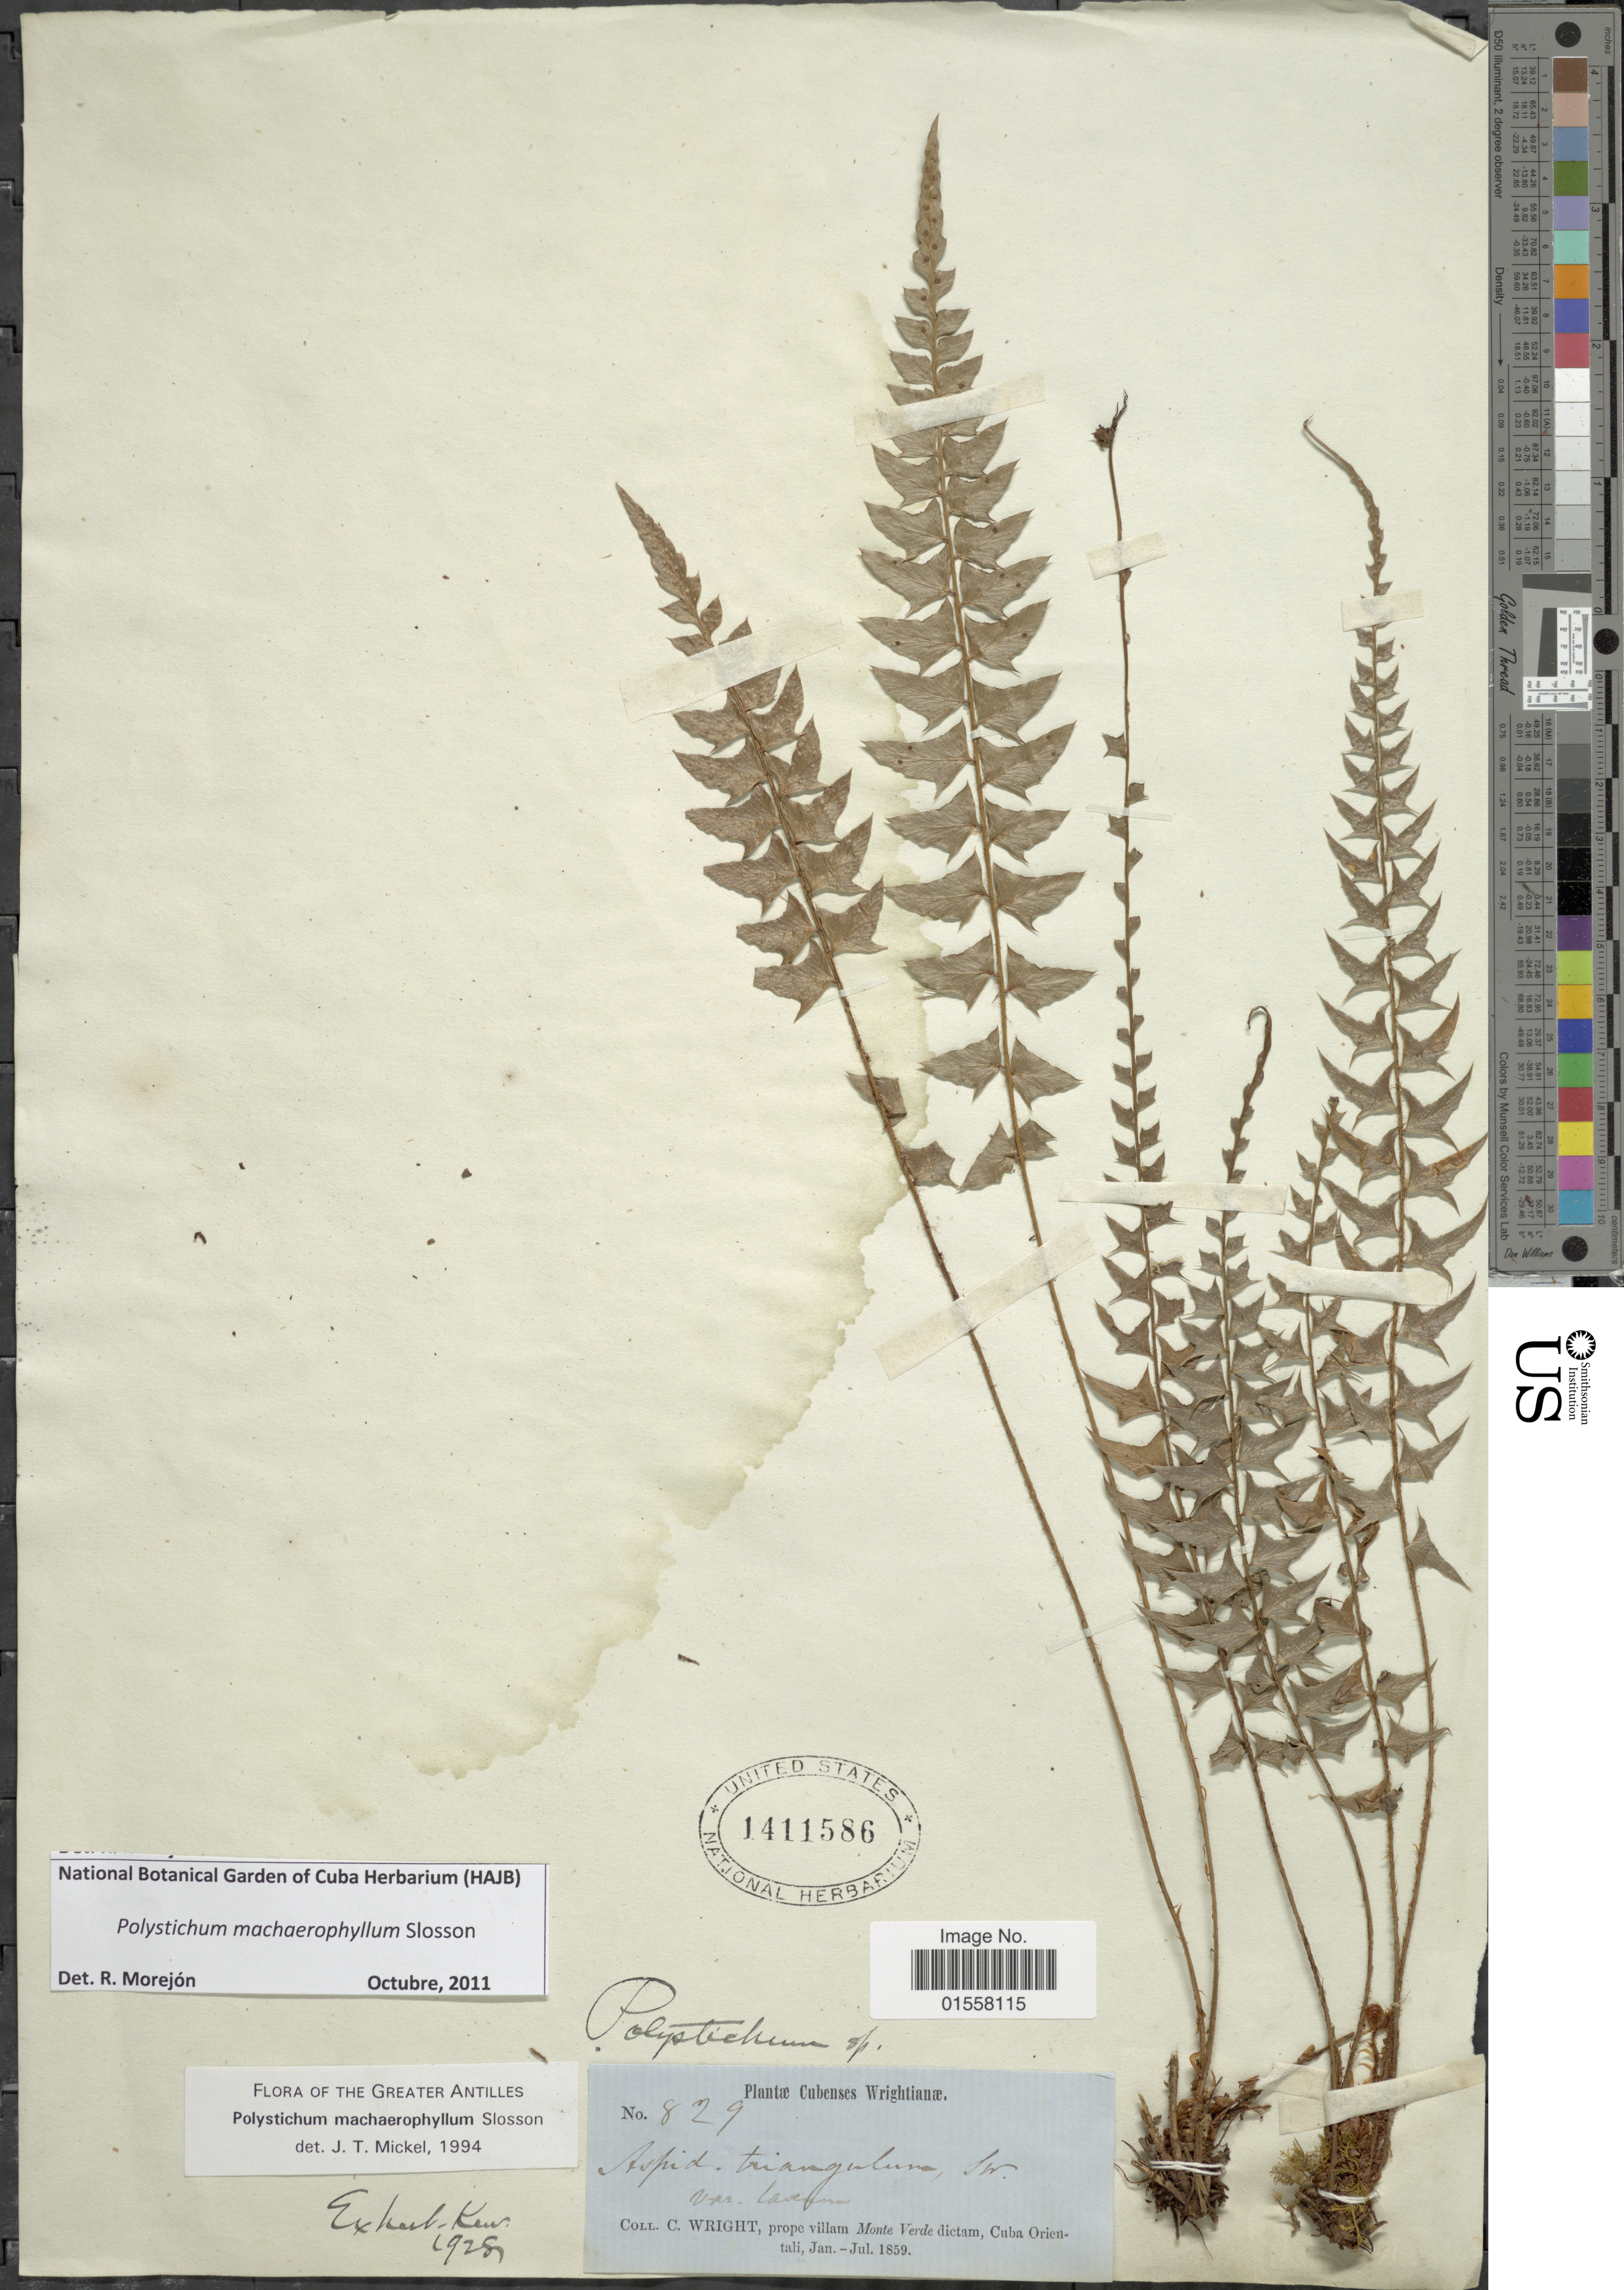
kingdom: Plantae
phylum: Tracheophyta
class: Polypodiopsida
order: Polypodiales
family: Dryopteridaceae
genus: Polystichum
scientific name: Polystichum machaerophyllum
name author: Sloss.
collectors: C. Wright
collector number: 829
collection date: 1859-01/1859-07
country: Cuba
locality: Prope villam Monte Verde dictam, Cuba Orientali.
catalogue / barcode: US 1411586